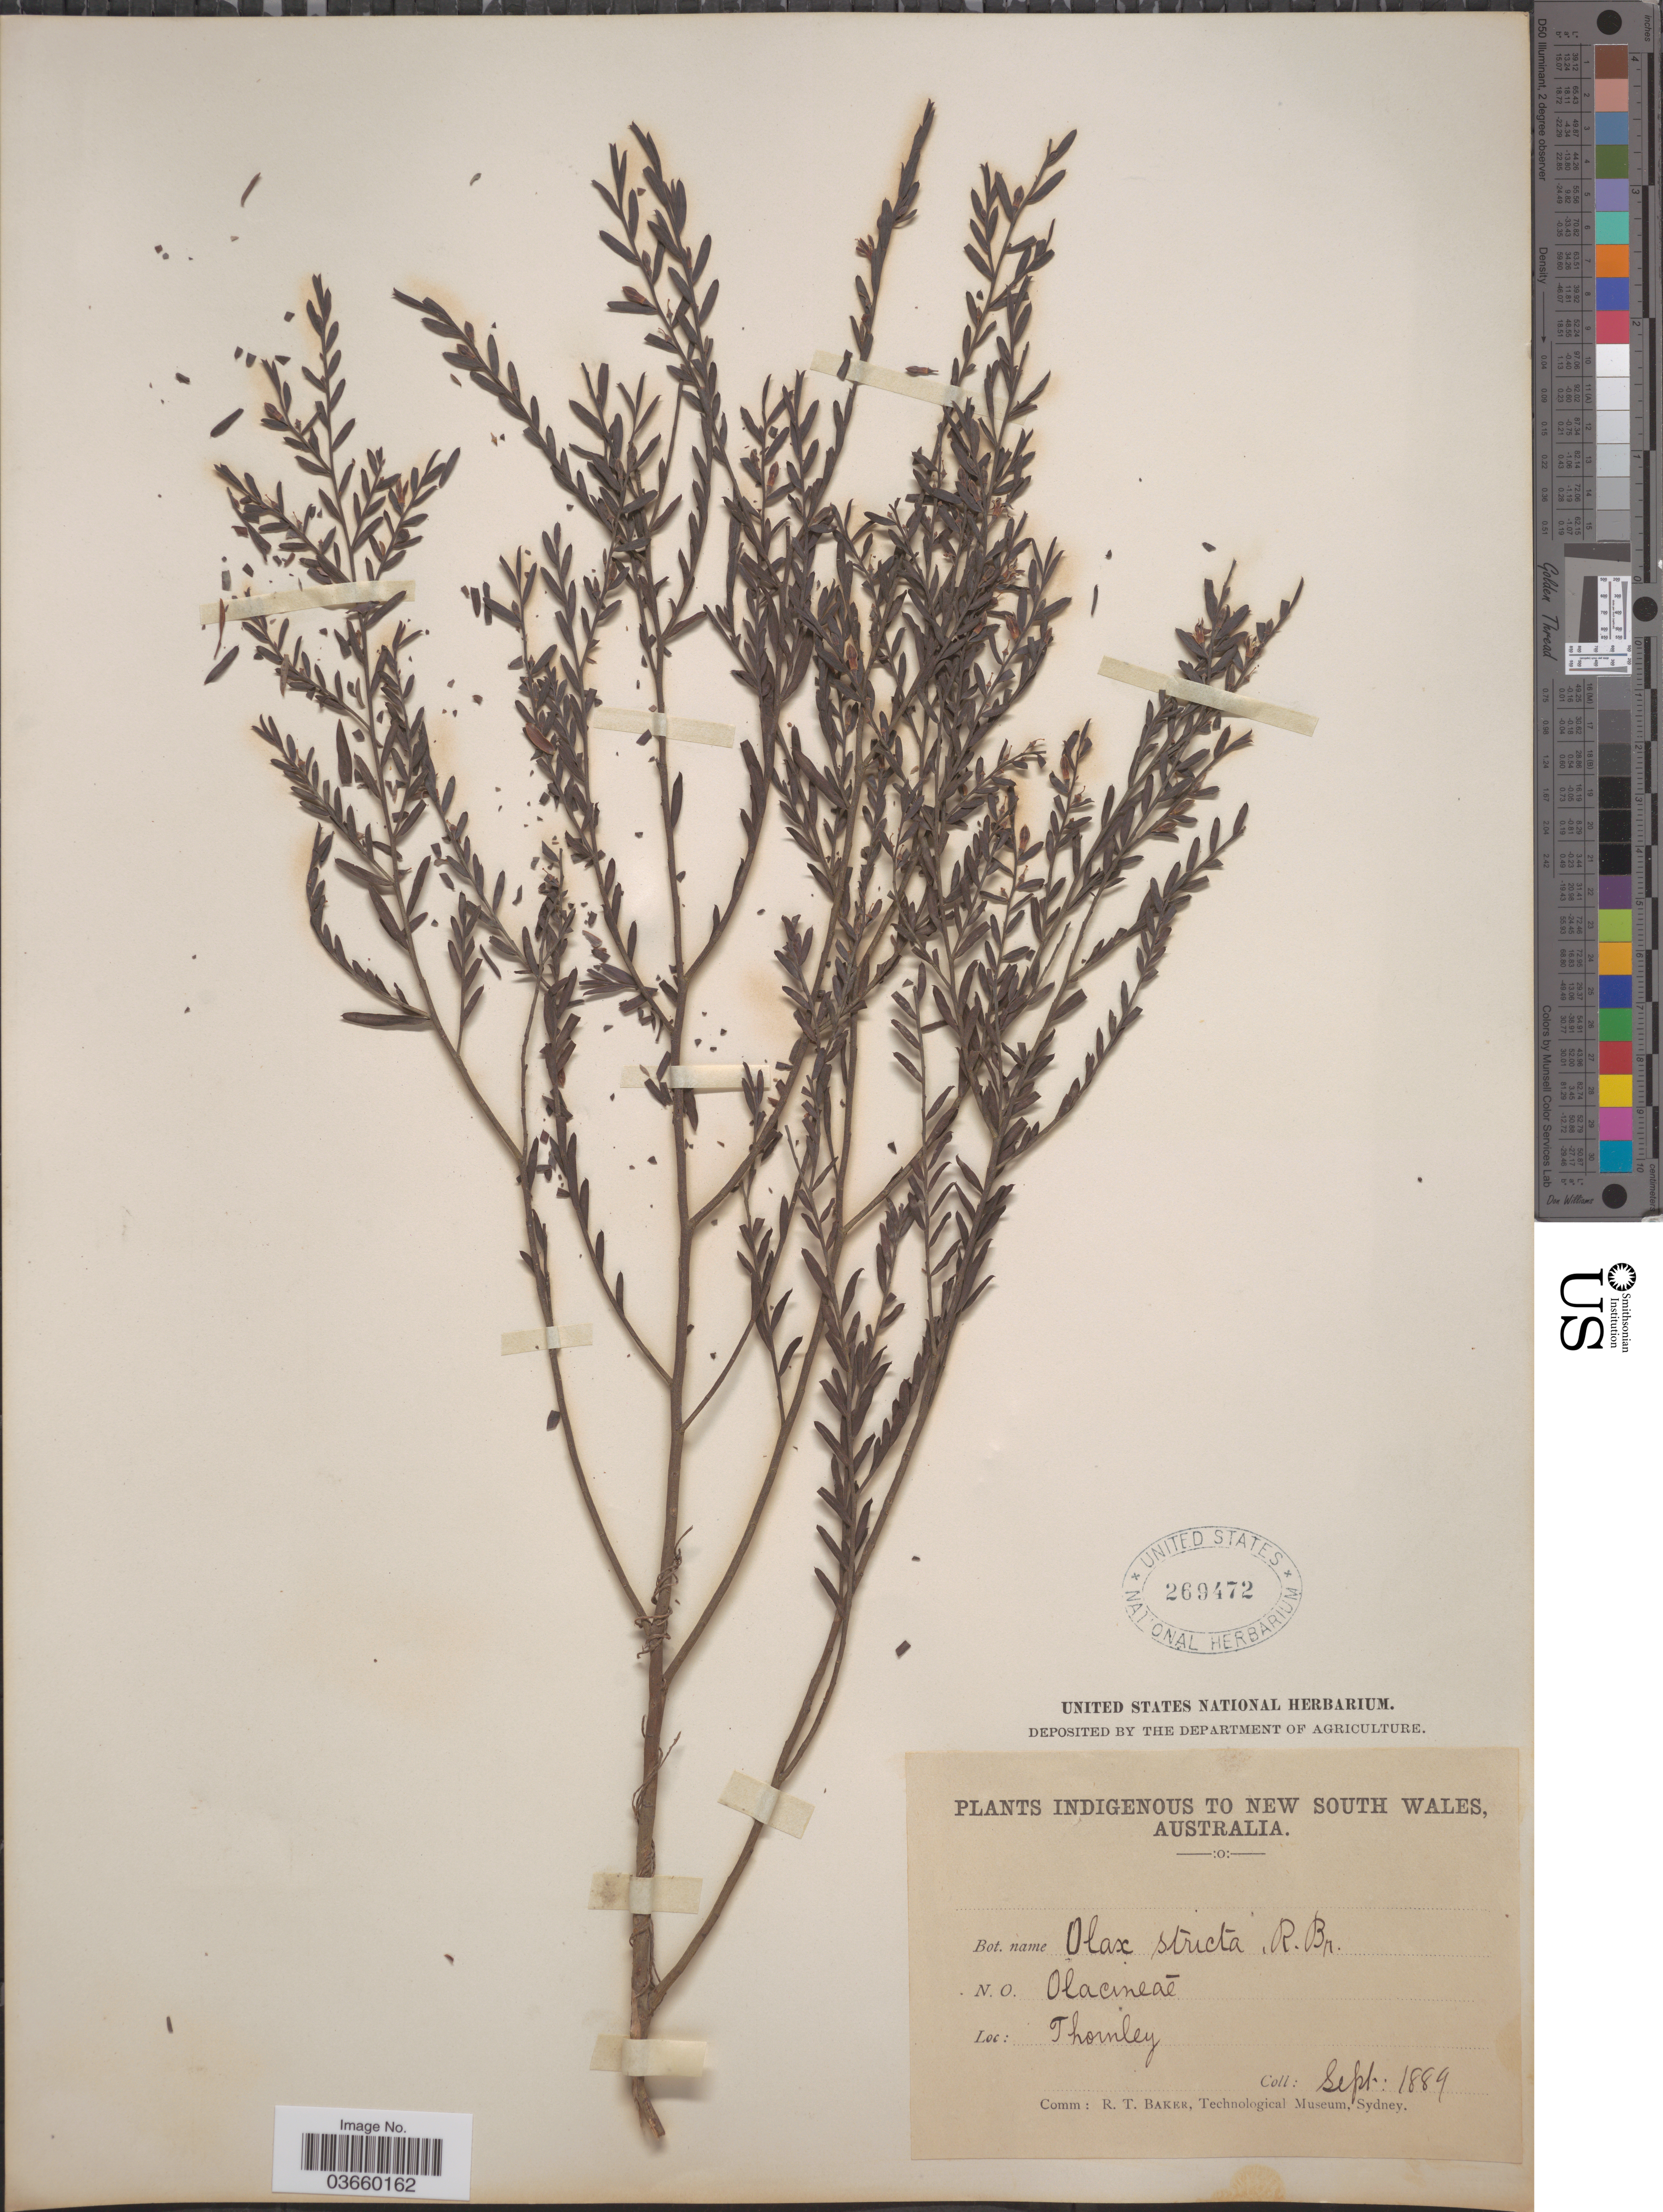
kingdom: Plantae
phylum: Tracheophyta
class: Magnoliopsida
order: Santalales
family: Olacaceae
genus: Olax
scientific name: Olax stricta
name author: R. Br.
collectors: Thornley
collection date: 1889-09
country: Australia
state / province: New South Wales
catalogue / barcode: US 269472